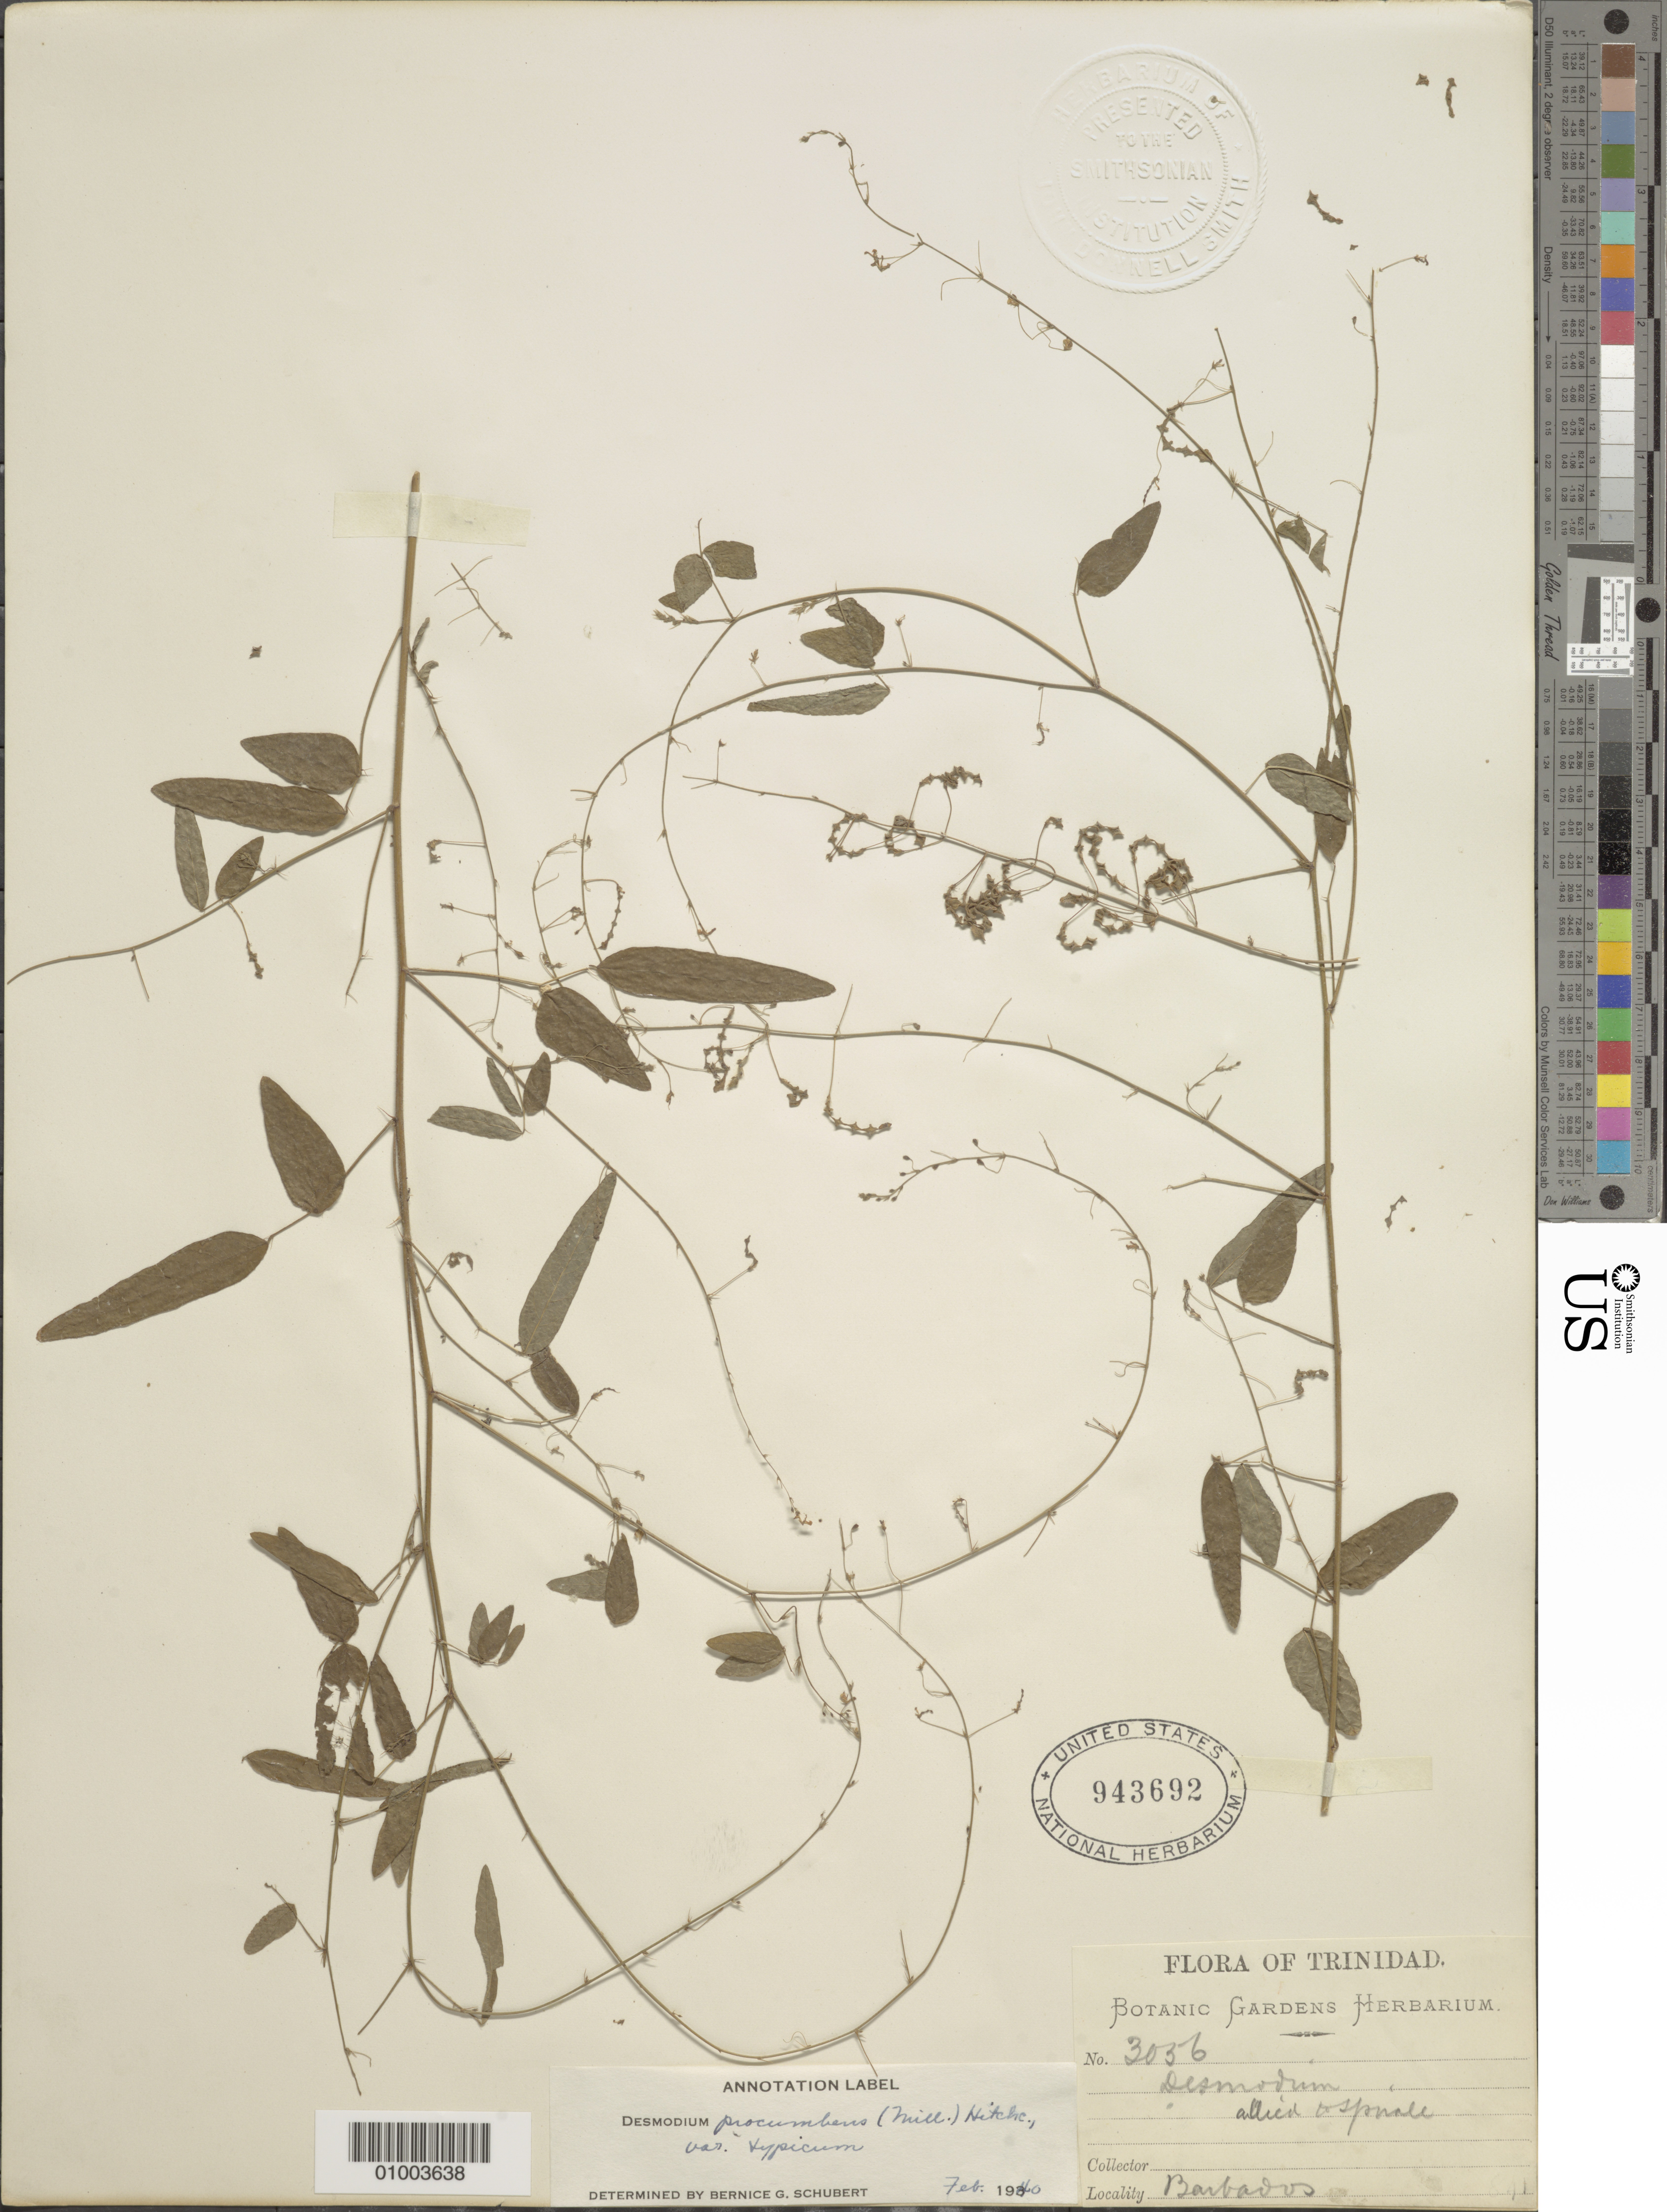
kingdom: Plantae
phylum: Tracheophyta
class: Magnoliopsida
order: Fabales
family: Fabaceae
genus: Desmodium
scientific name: Desmodium procumbens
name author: (Mill.) Hitchc.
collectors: Botanic Gardens Herbarium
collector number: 3056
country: Trinidad and Tobago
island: Trinidad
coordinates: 0 N, 0 E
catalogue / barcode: US 943692